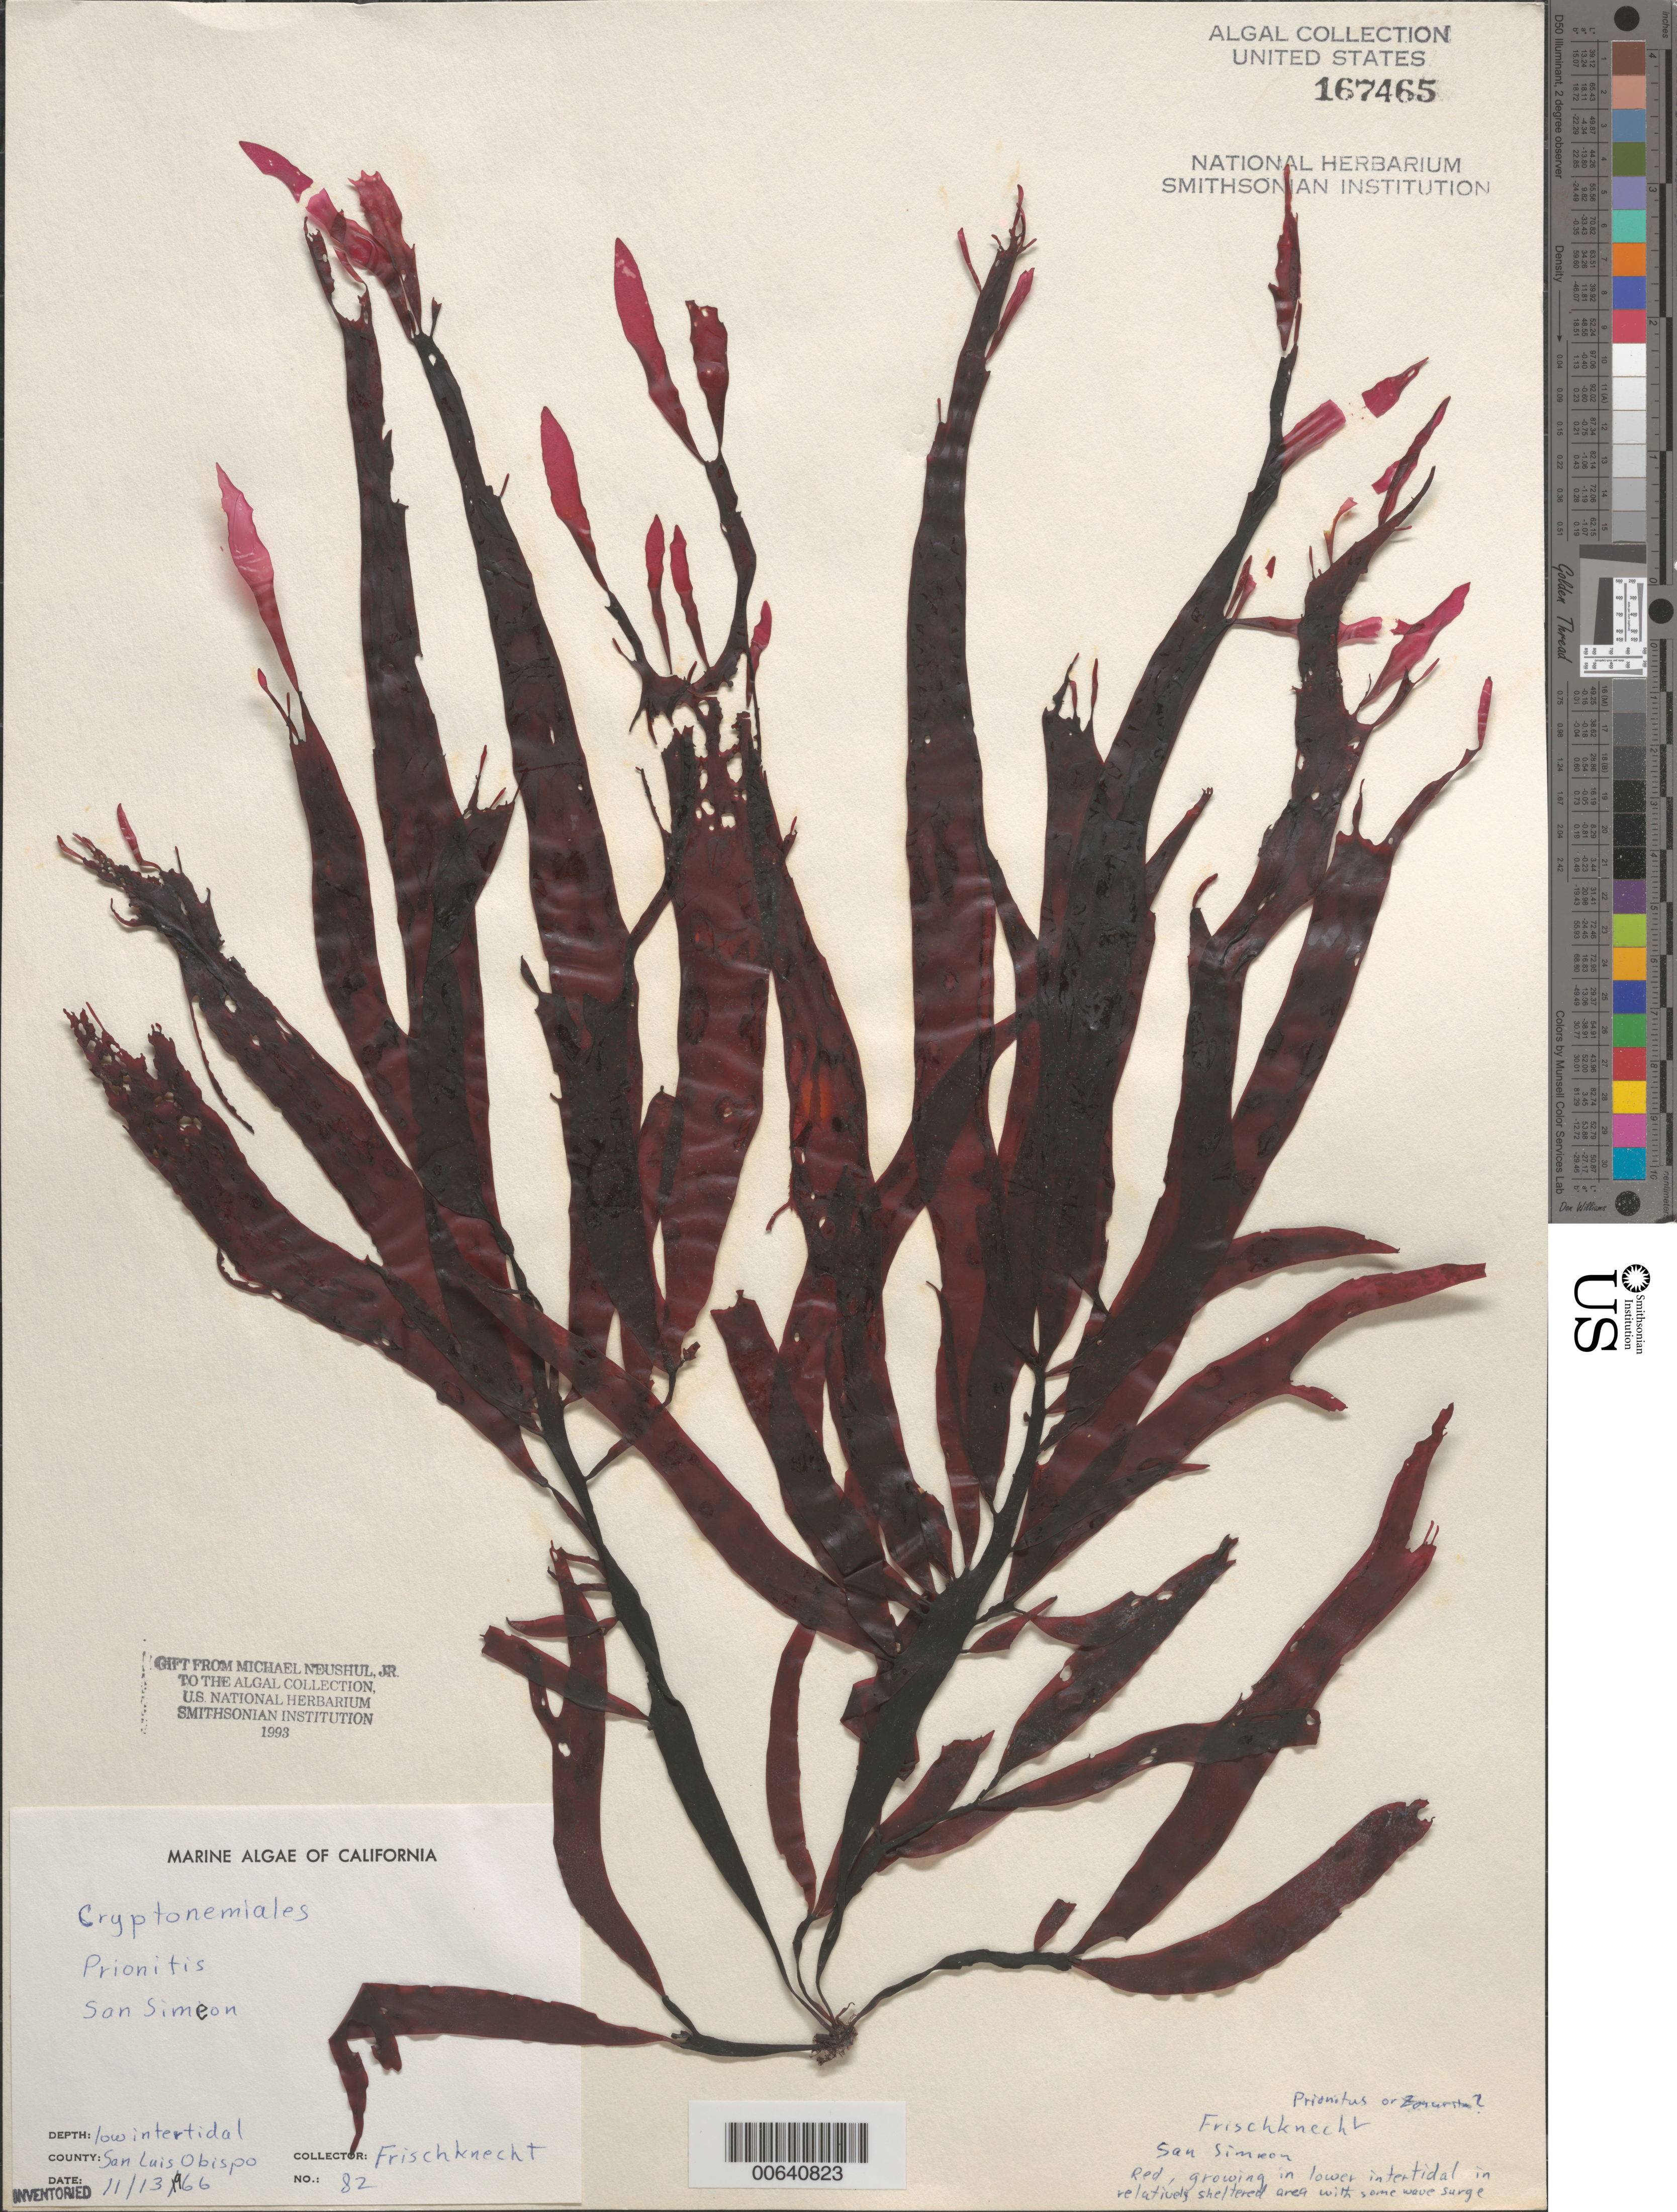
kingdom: Plantae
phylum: Rhodophyta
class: Florideophyceae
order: Cryptonemiales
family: Cryptonemiaceae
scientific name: Prionitis sp.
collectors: -. Frischknecht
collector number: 82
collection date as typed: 13 Nov 1966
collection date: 1966-11-13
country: United States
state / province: California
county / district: San Luis Obispo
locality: San Simeon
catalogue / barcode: US 167465